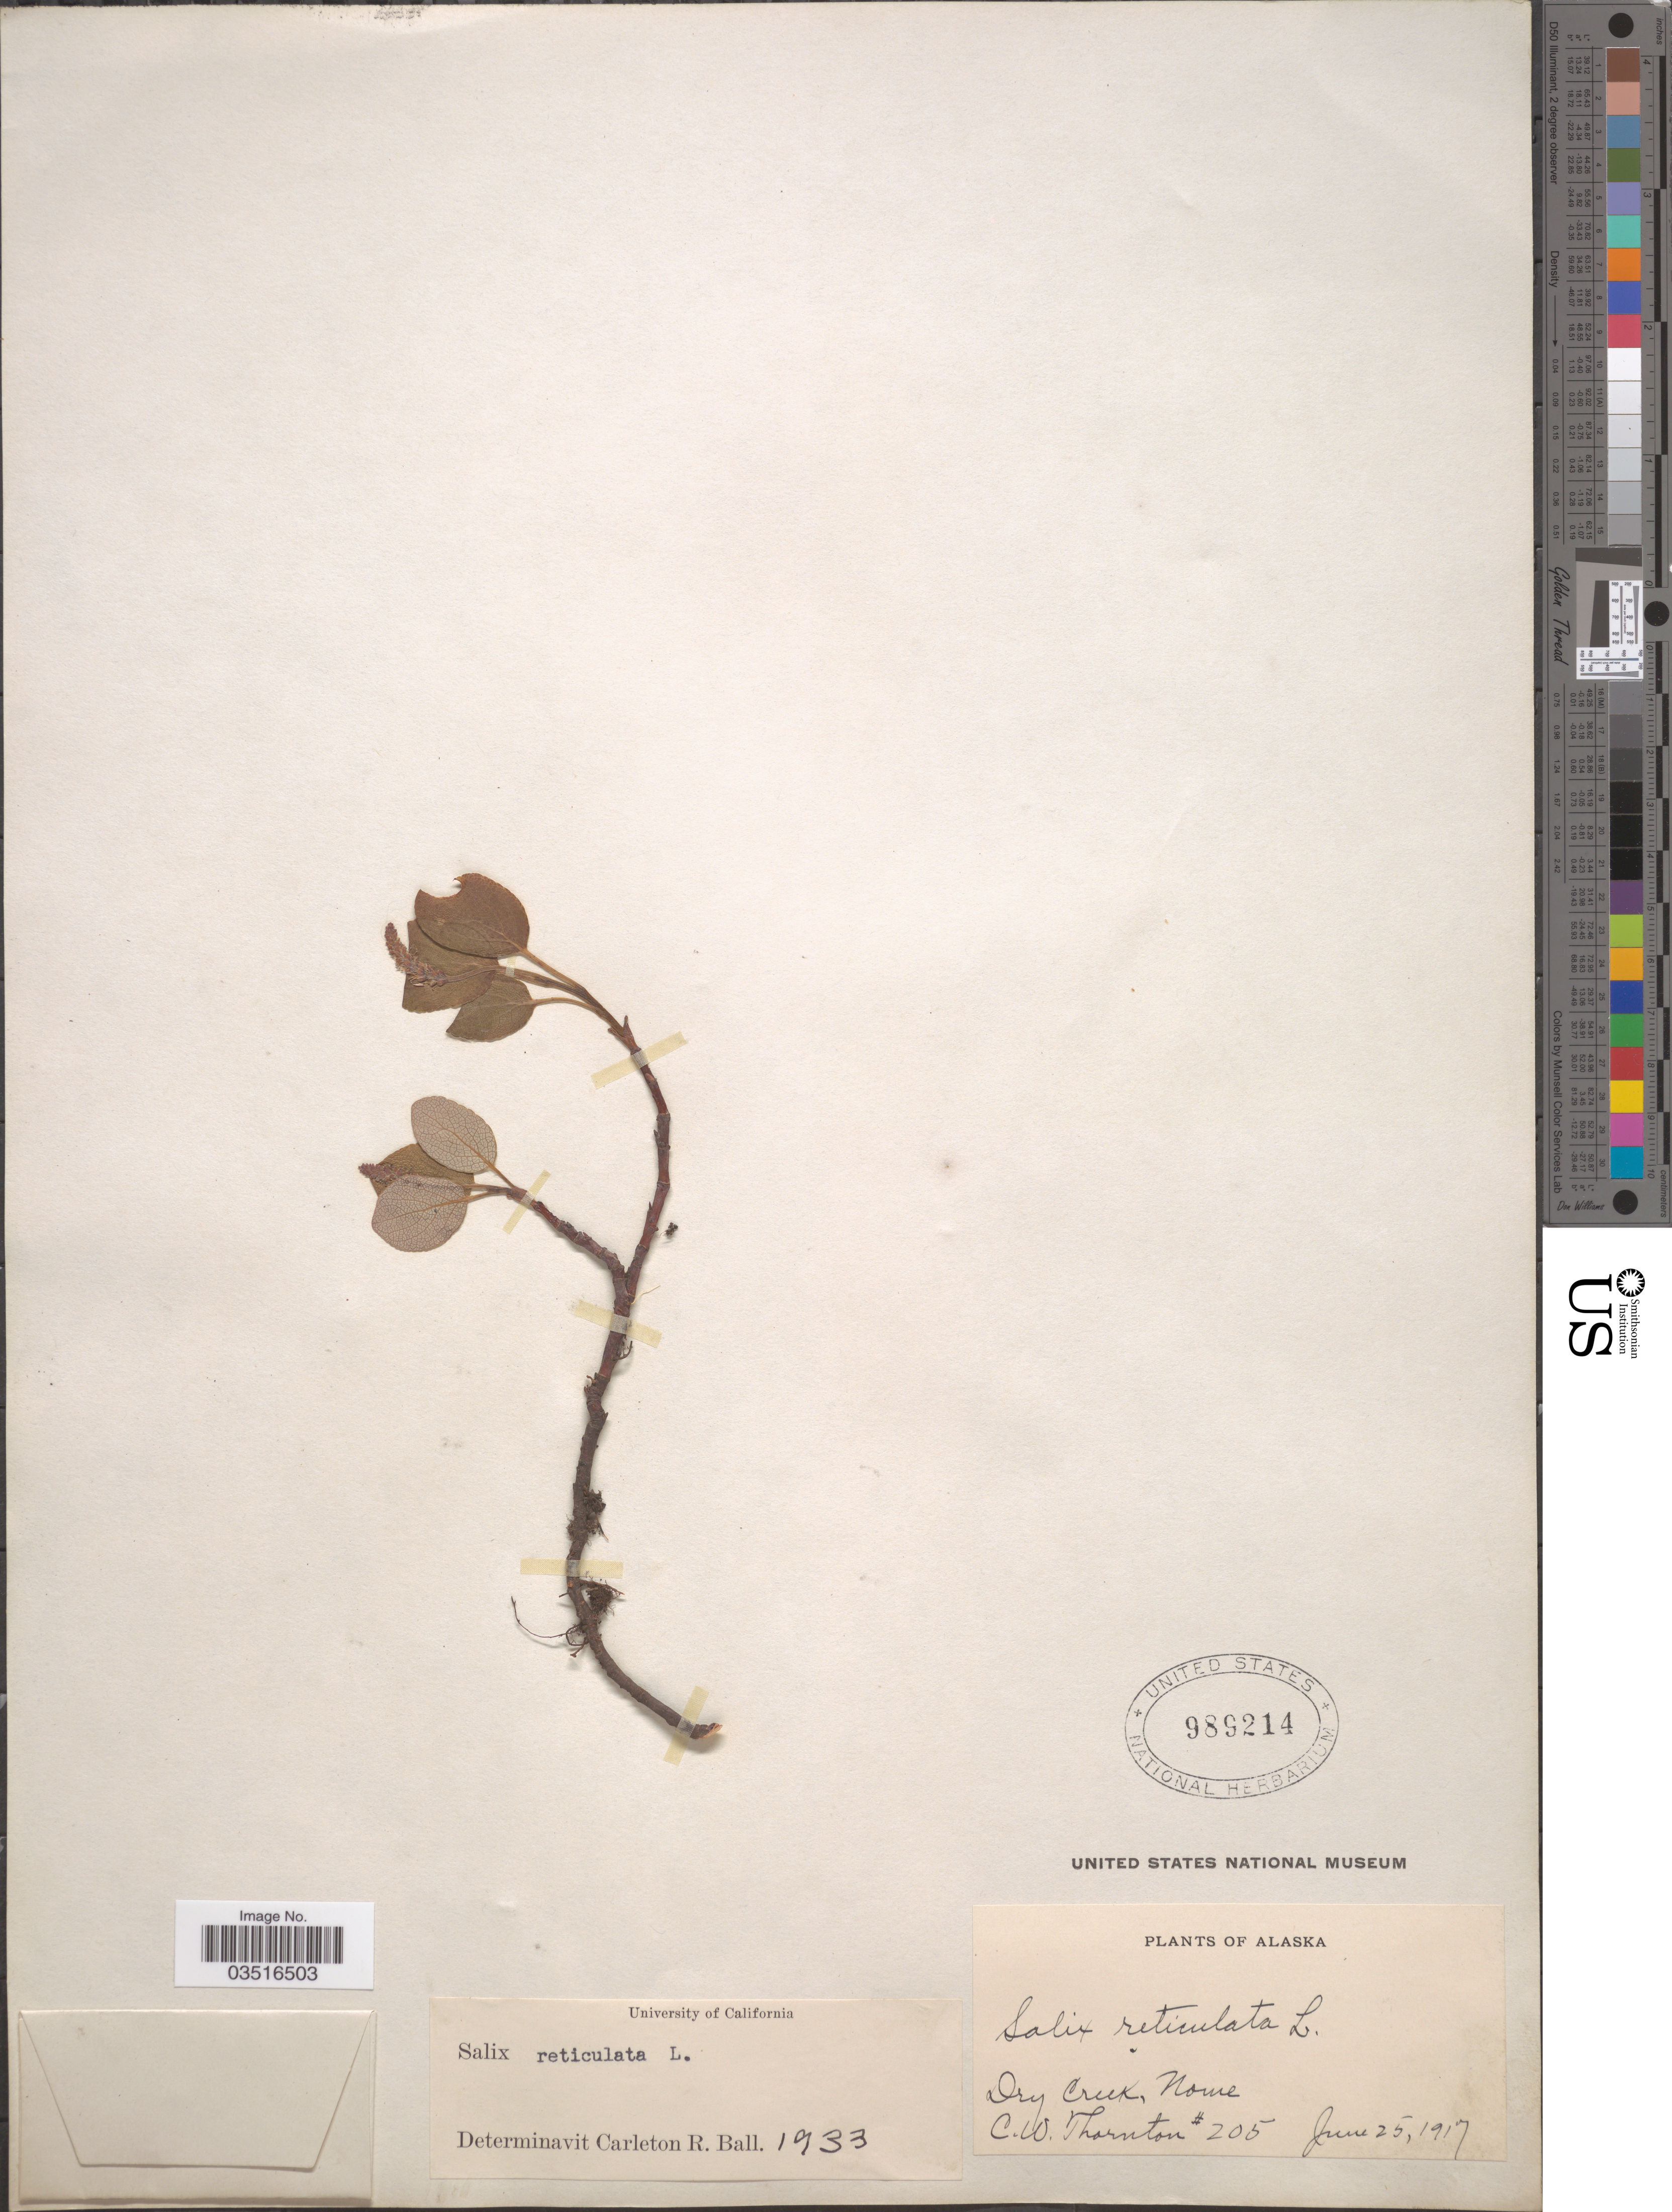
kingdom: Plantae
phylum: Tracheophyta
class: Magnoliopsida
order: Malpighiales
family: Salicaceae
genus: Salix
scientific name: Salix reticulata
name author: L.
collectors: C. Thornton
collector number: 205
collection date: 1917-06-25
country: United States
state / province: Alaska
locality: Dry Creek, Nome.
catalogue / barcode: US 989214